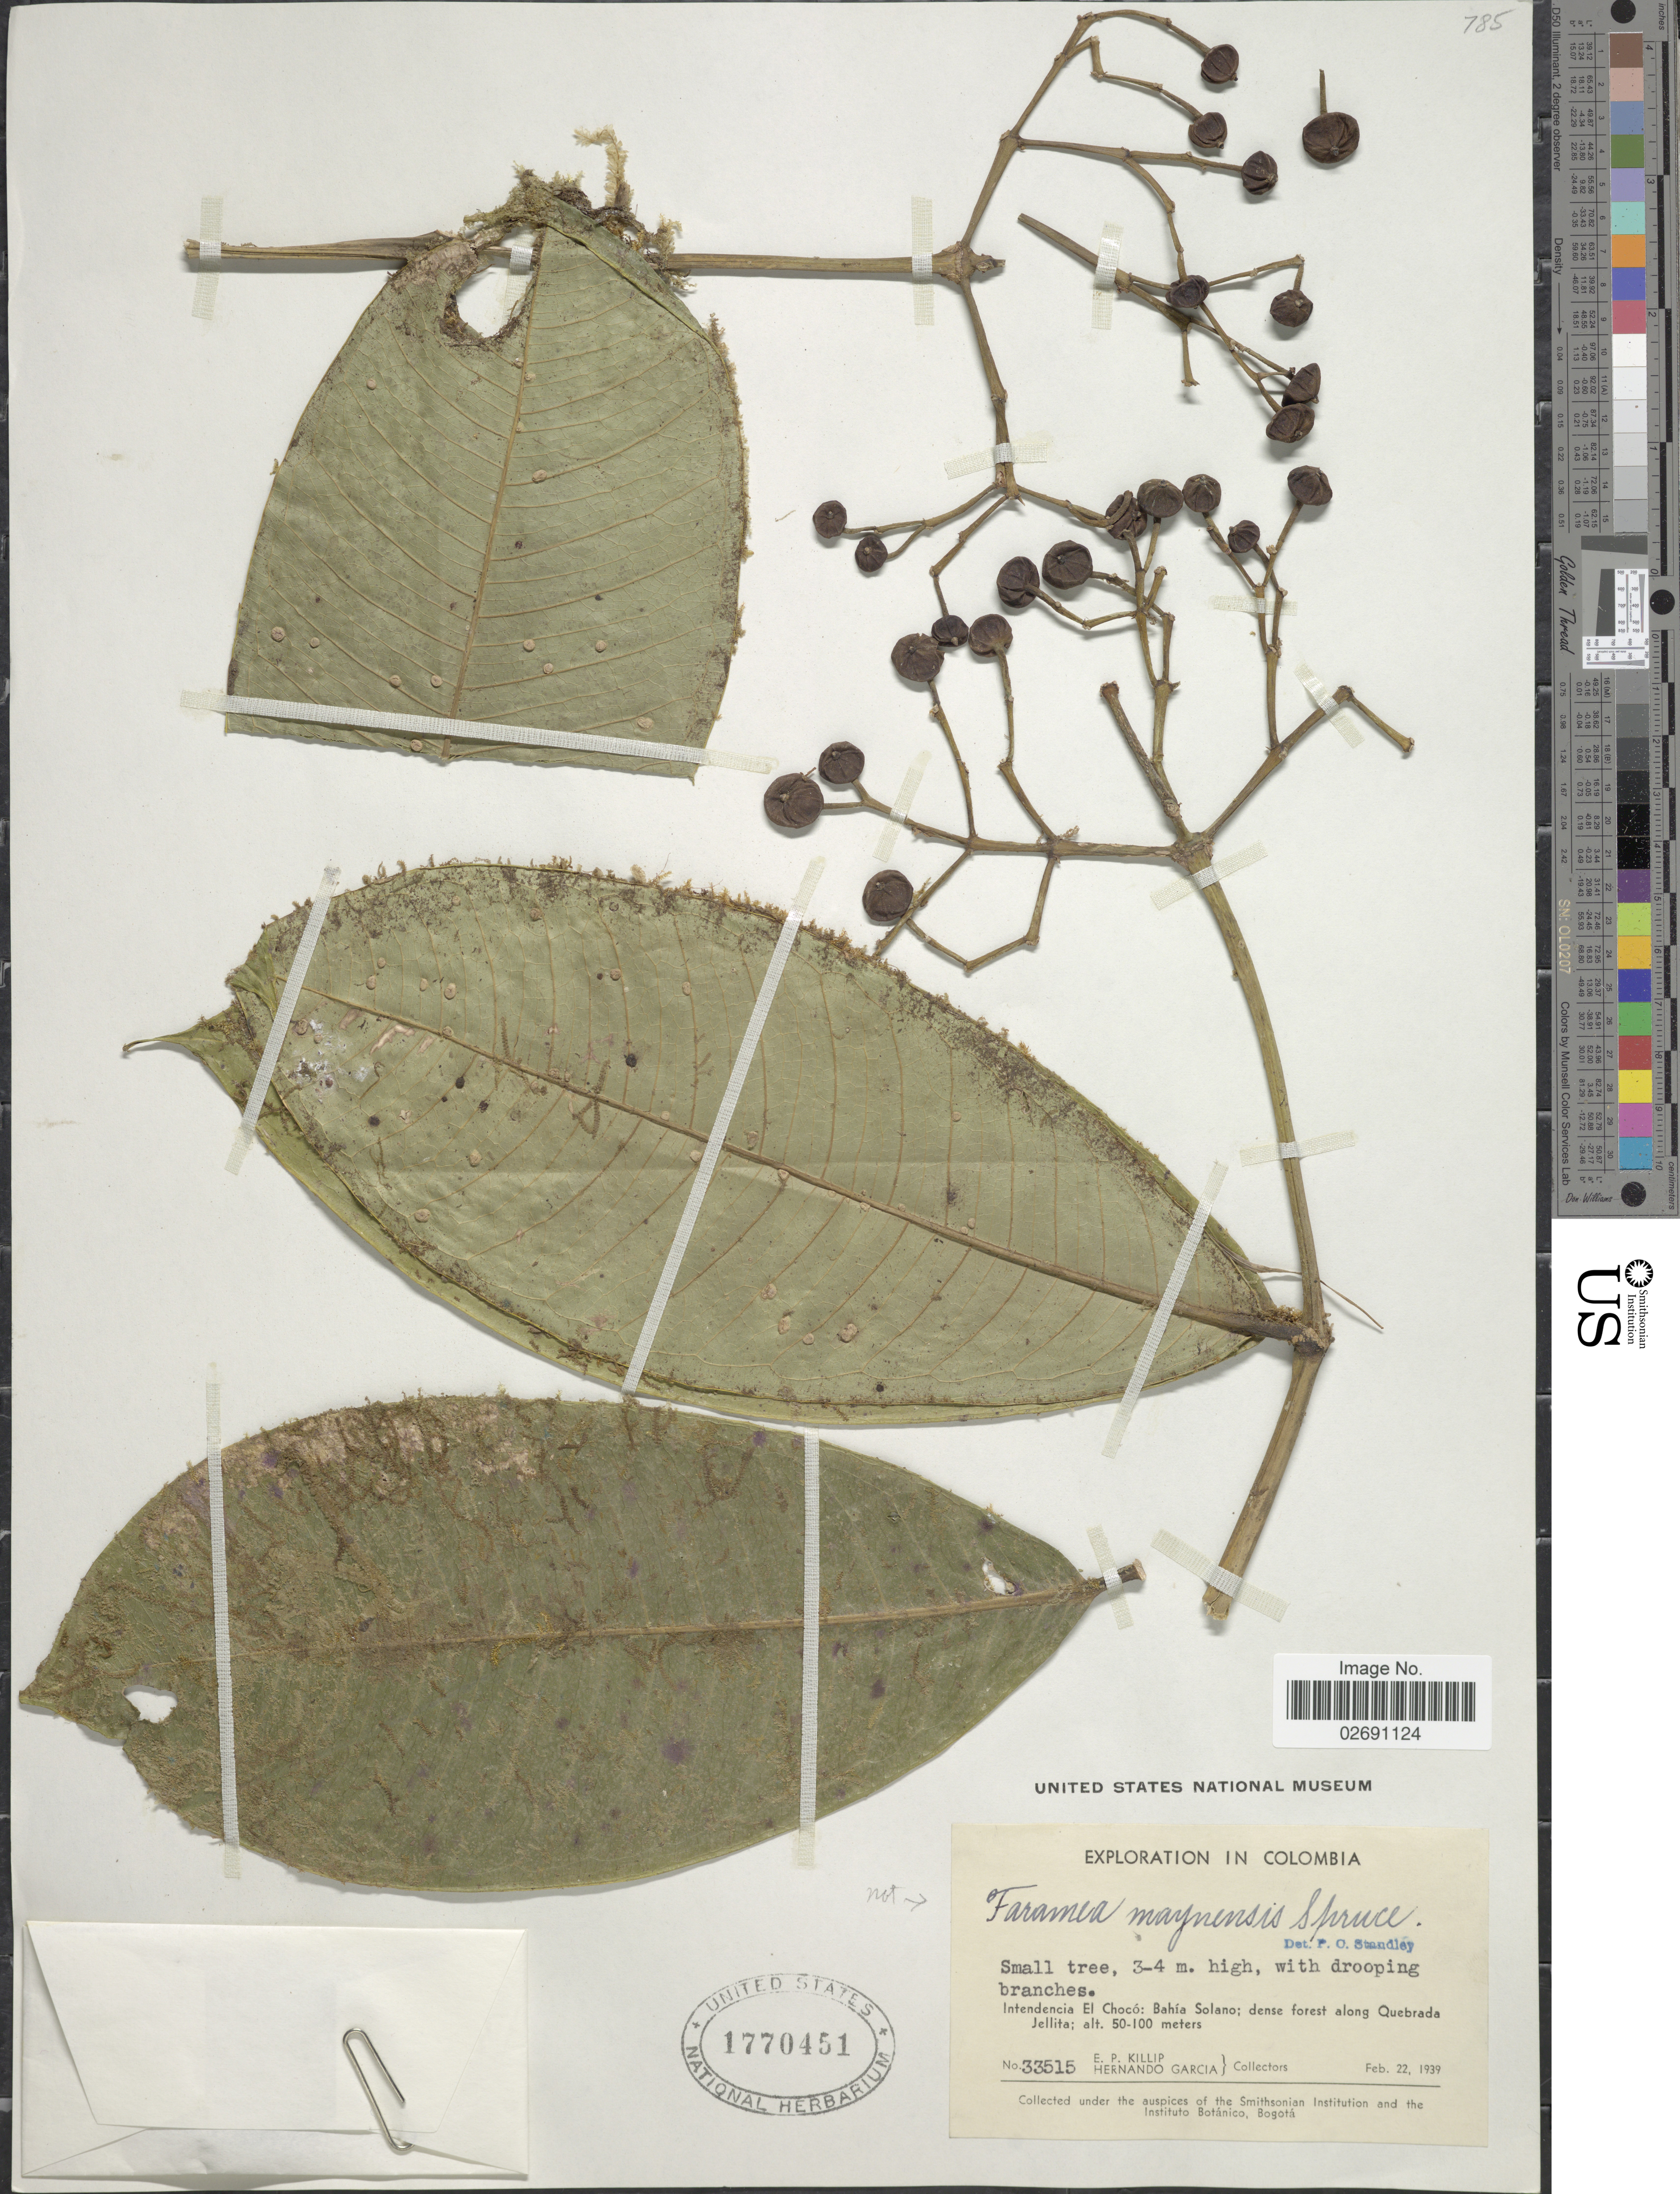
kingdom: Plantae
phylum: Tracheophyta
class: Magnoliopsida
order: Gentianales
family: Rubiaceae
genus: Faramea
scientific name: Faramea sp.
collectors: E. P. Killip & H. Garcia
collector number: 33515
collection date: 1939-02-22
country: Colombia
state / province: Chocó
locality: Intendencia El Choco: Bahia Solano; dense forest along Quebrada Jellita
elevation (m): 50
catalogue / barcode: US 1770451